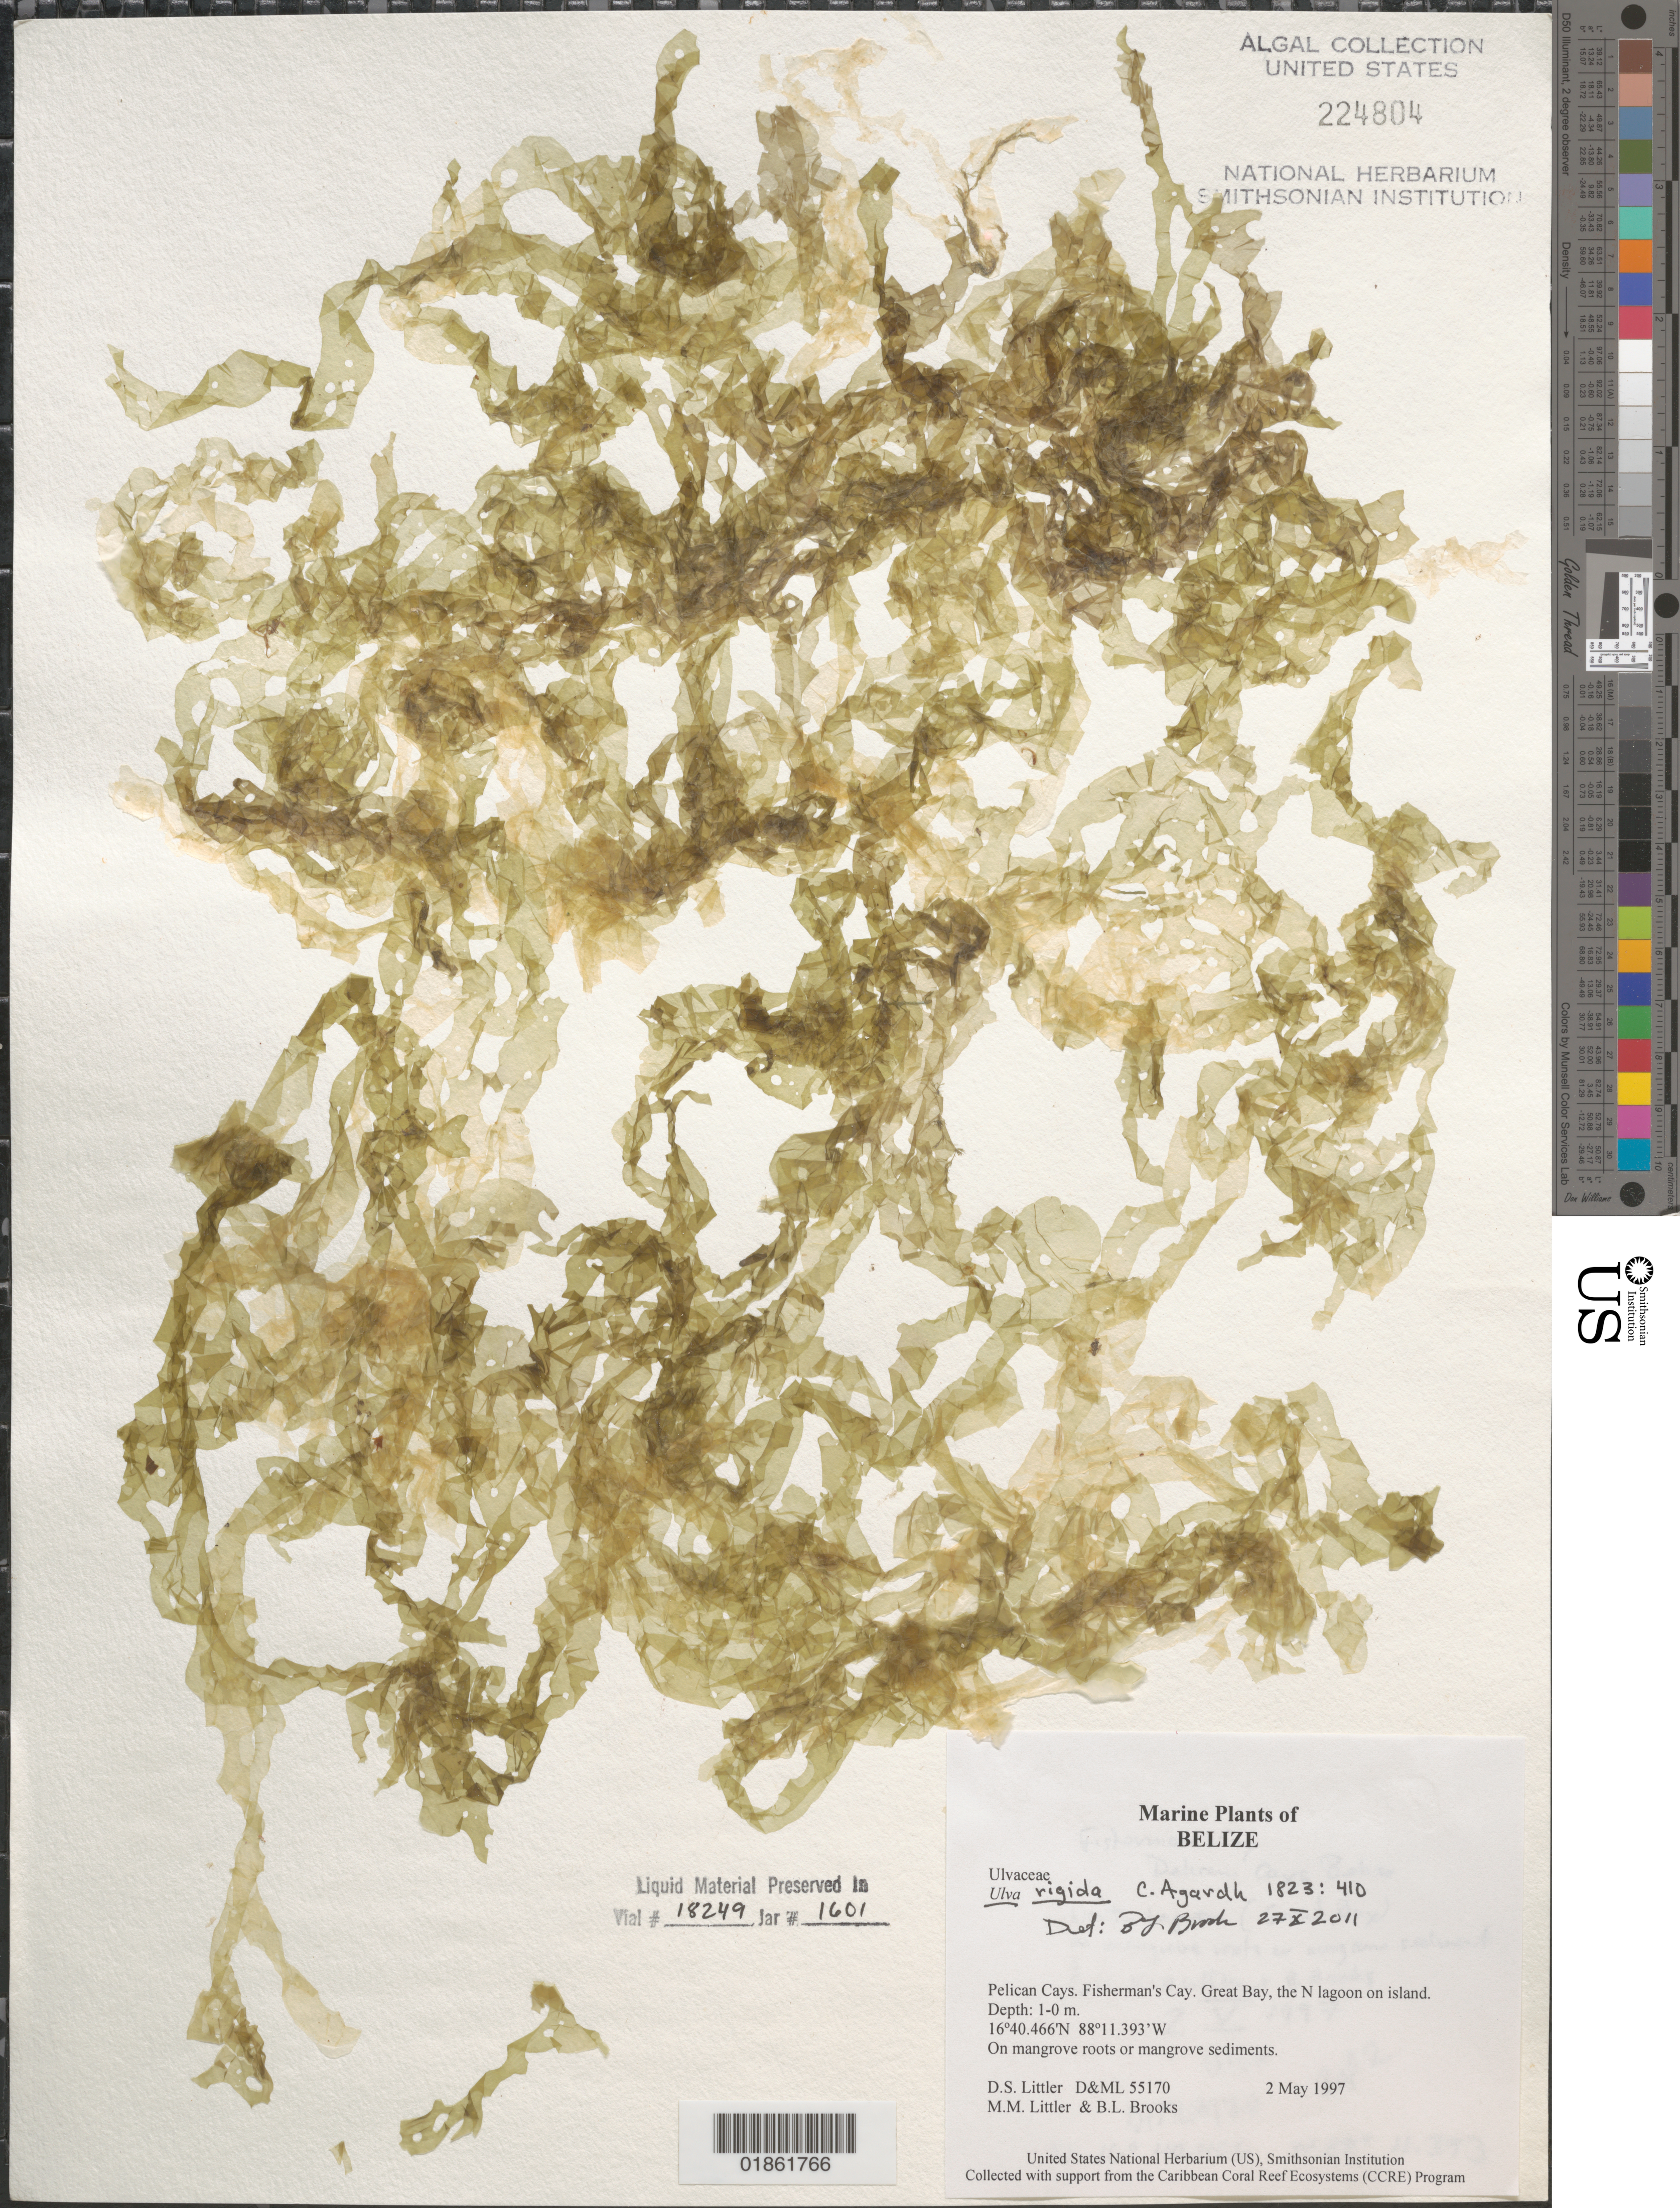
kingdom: Plantae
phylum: Chlorophyta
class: Ulvophyceae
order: Ulvales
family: Ulvaceae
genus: Ulva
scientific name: Ulva rigida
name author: C. Agardh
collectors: D. S. Littler & M. M. Littler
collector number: D&ML 55170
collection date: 1997-05-02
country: Belize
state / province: Stann Creek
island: Fisherman's Cay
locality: Pelican Cays. Fisherman's Cay, N side. Great Bay.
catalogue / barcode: US 224804